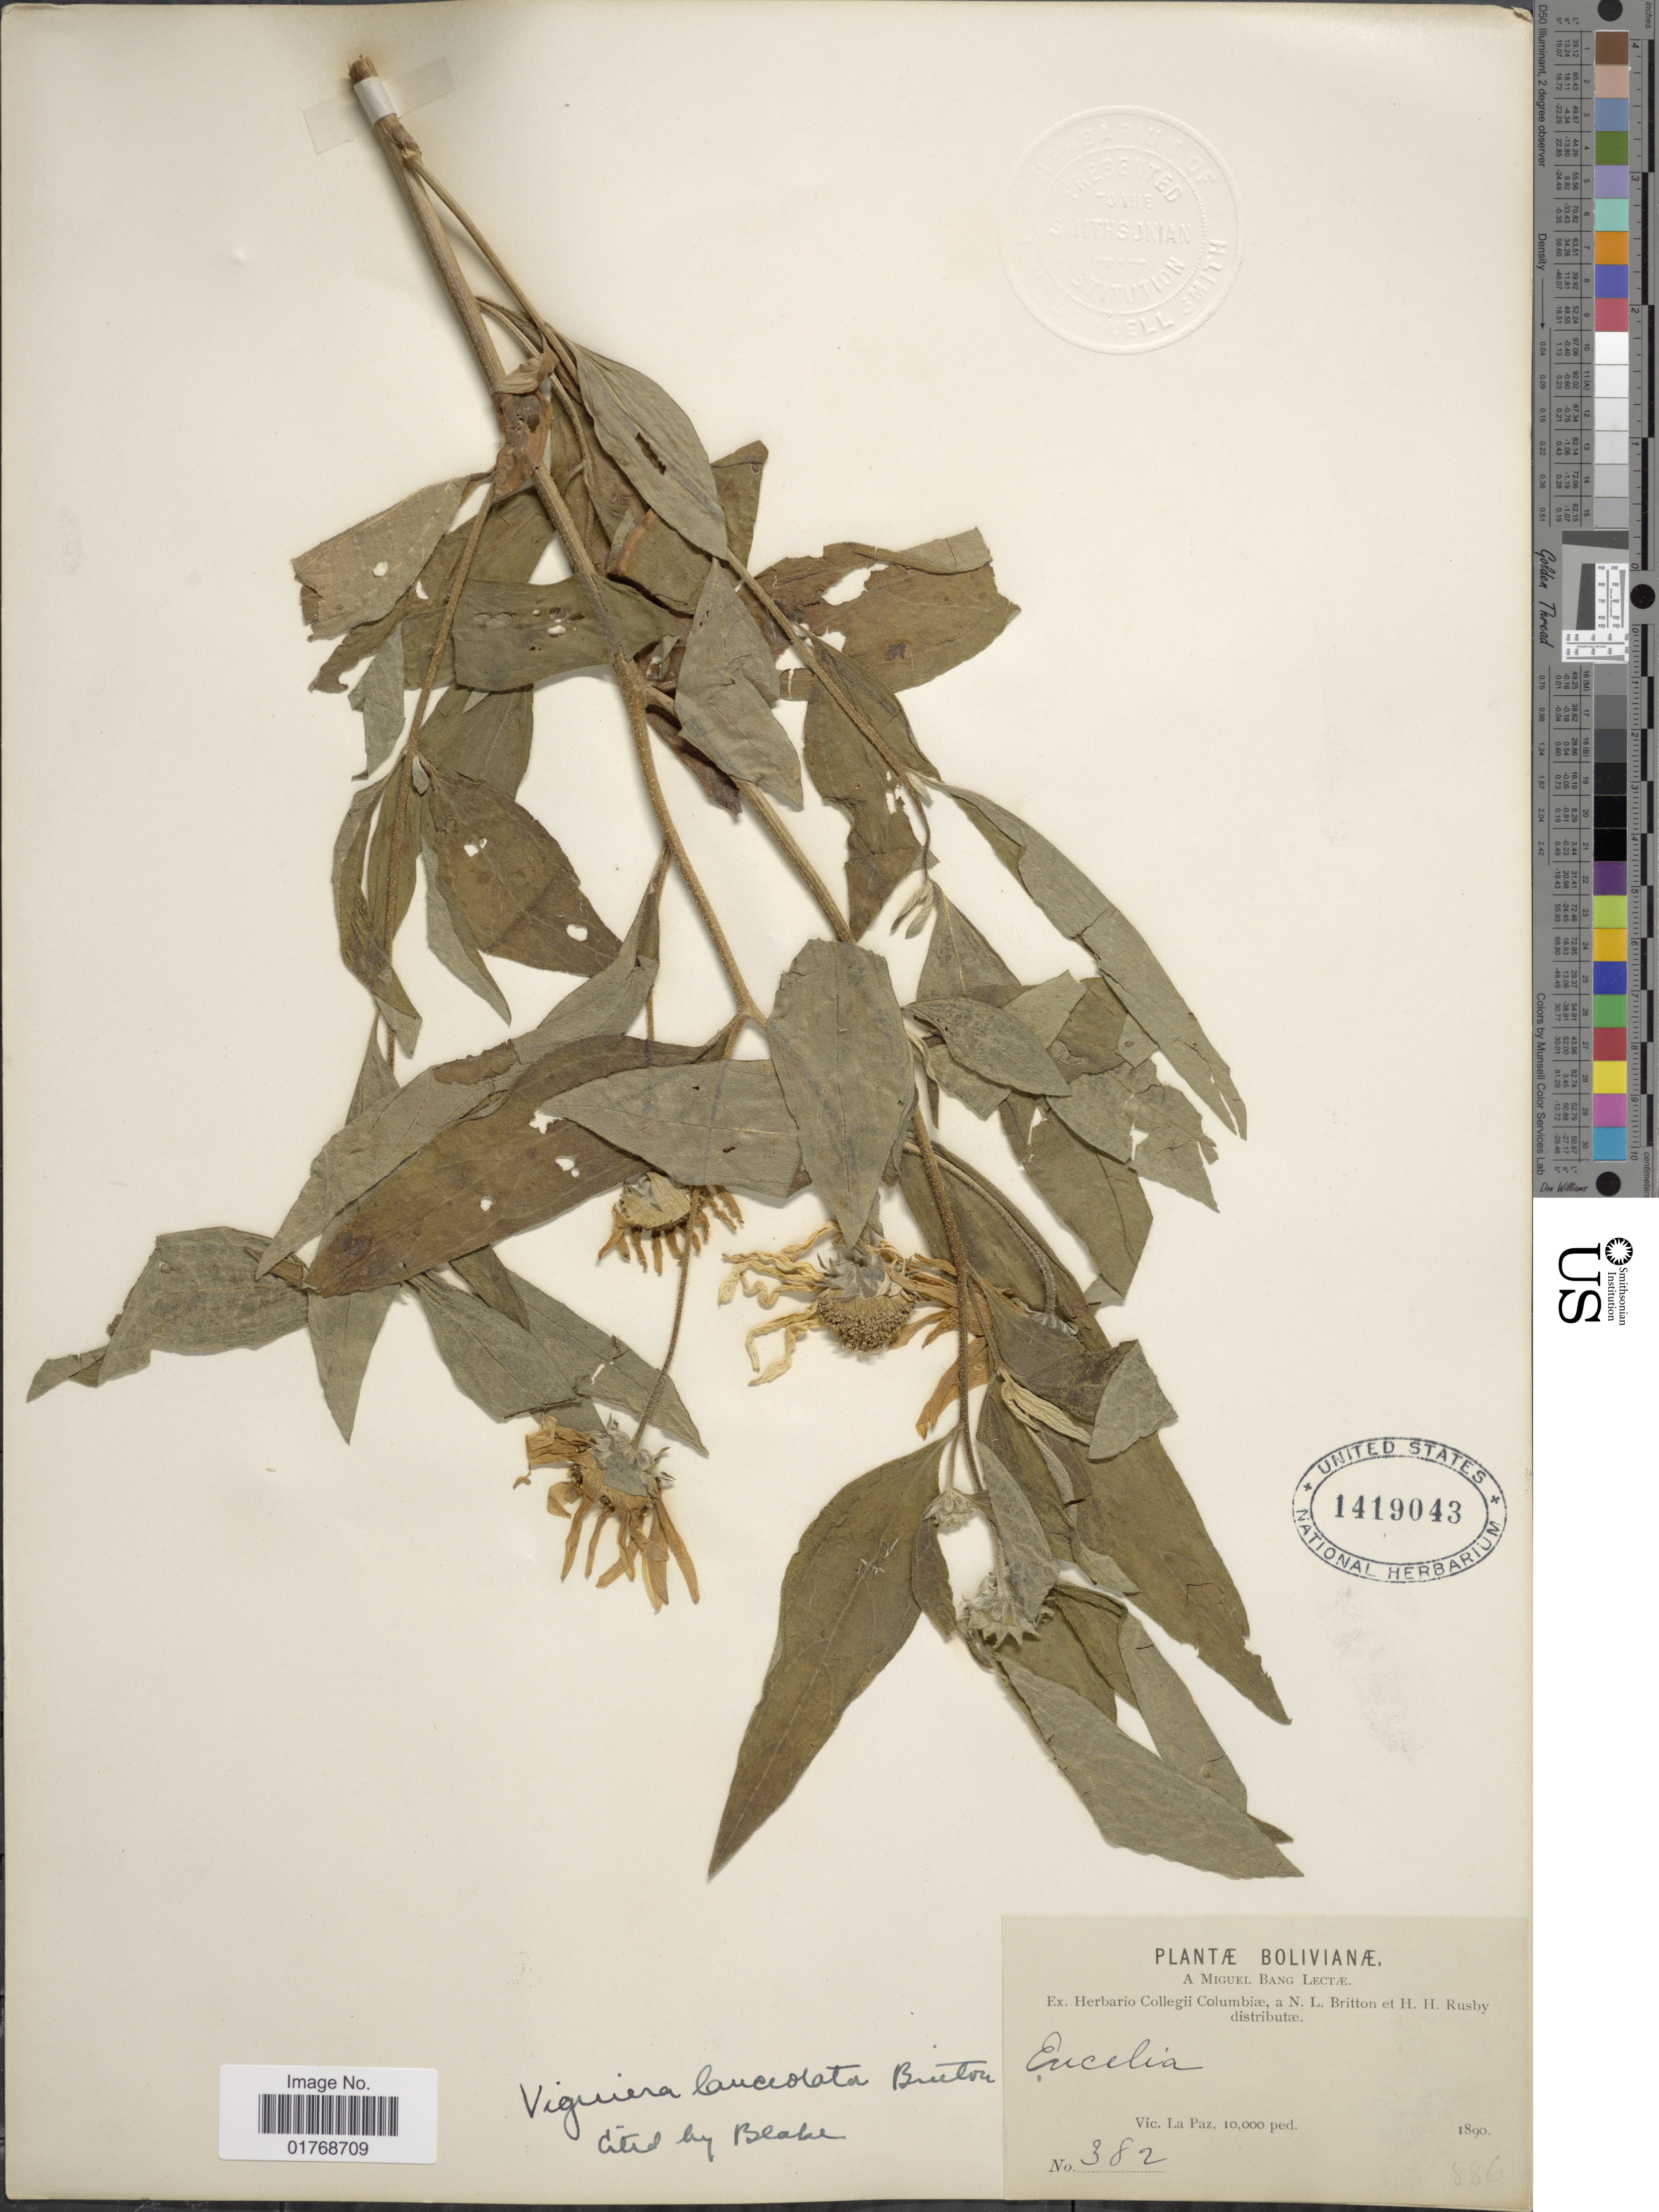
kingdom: Plantae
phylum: Tracheophyta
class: Magnoliopsida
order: Asterales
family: Asteraceae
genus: Viguiera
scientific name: Viguiera laciniata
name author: A. Gray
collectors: M. Bang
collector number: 382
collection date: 1890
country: Bolivia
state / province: La Paz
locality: Vic. La Paz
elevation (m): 3048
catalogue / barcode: US 1419043